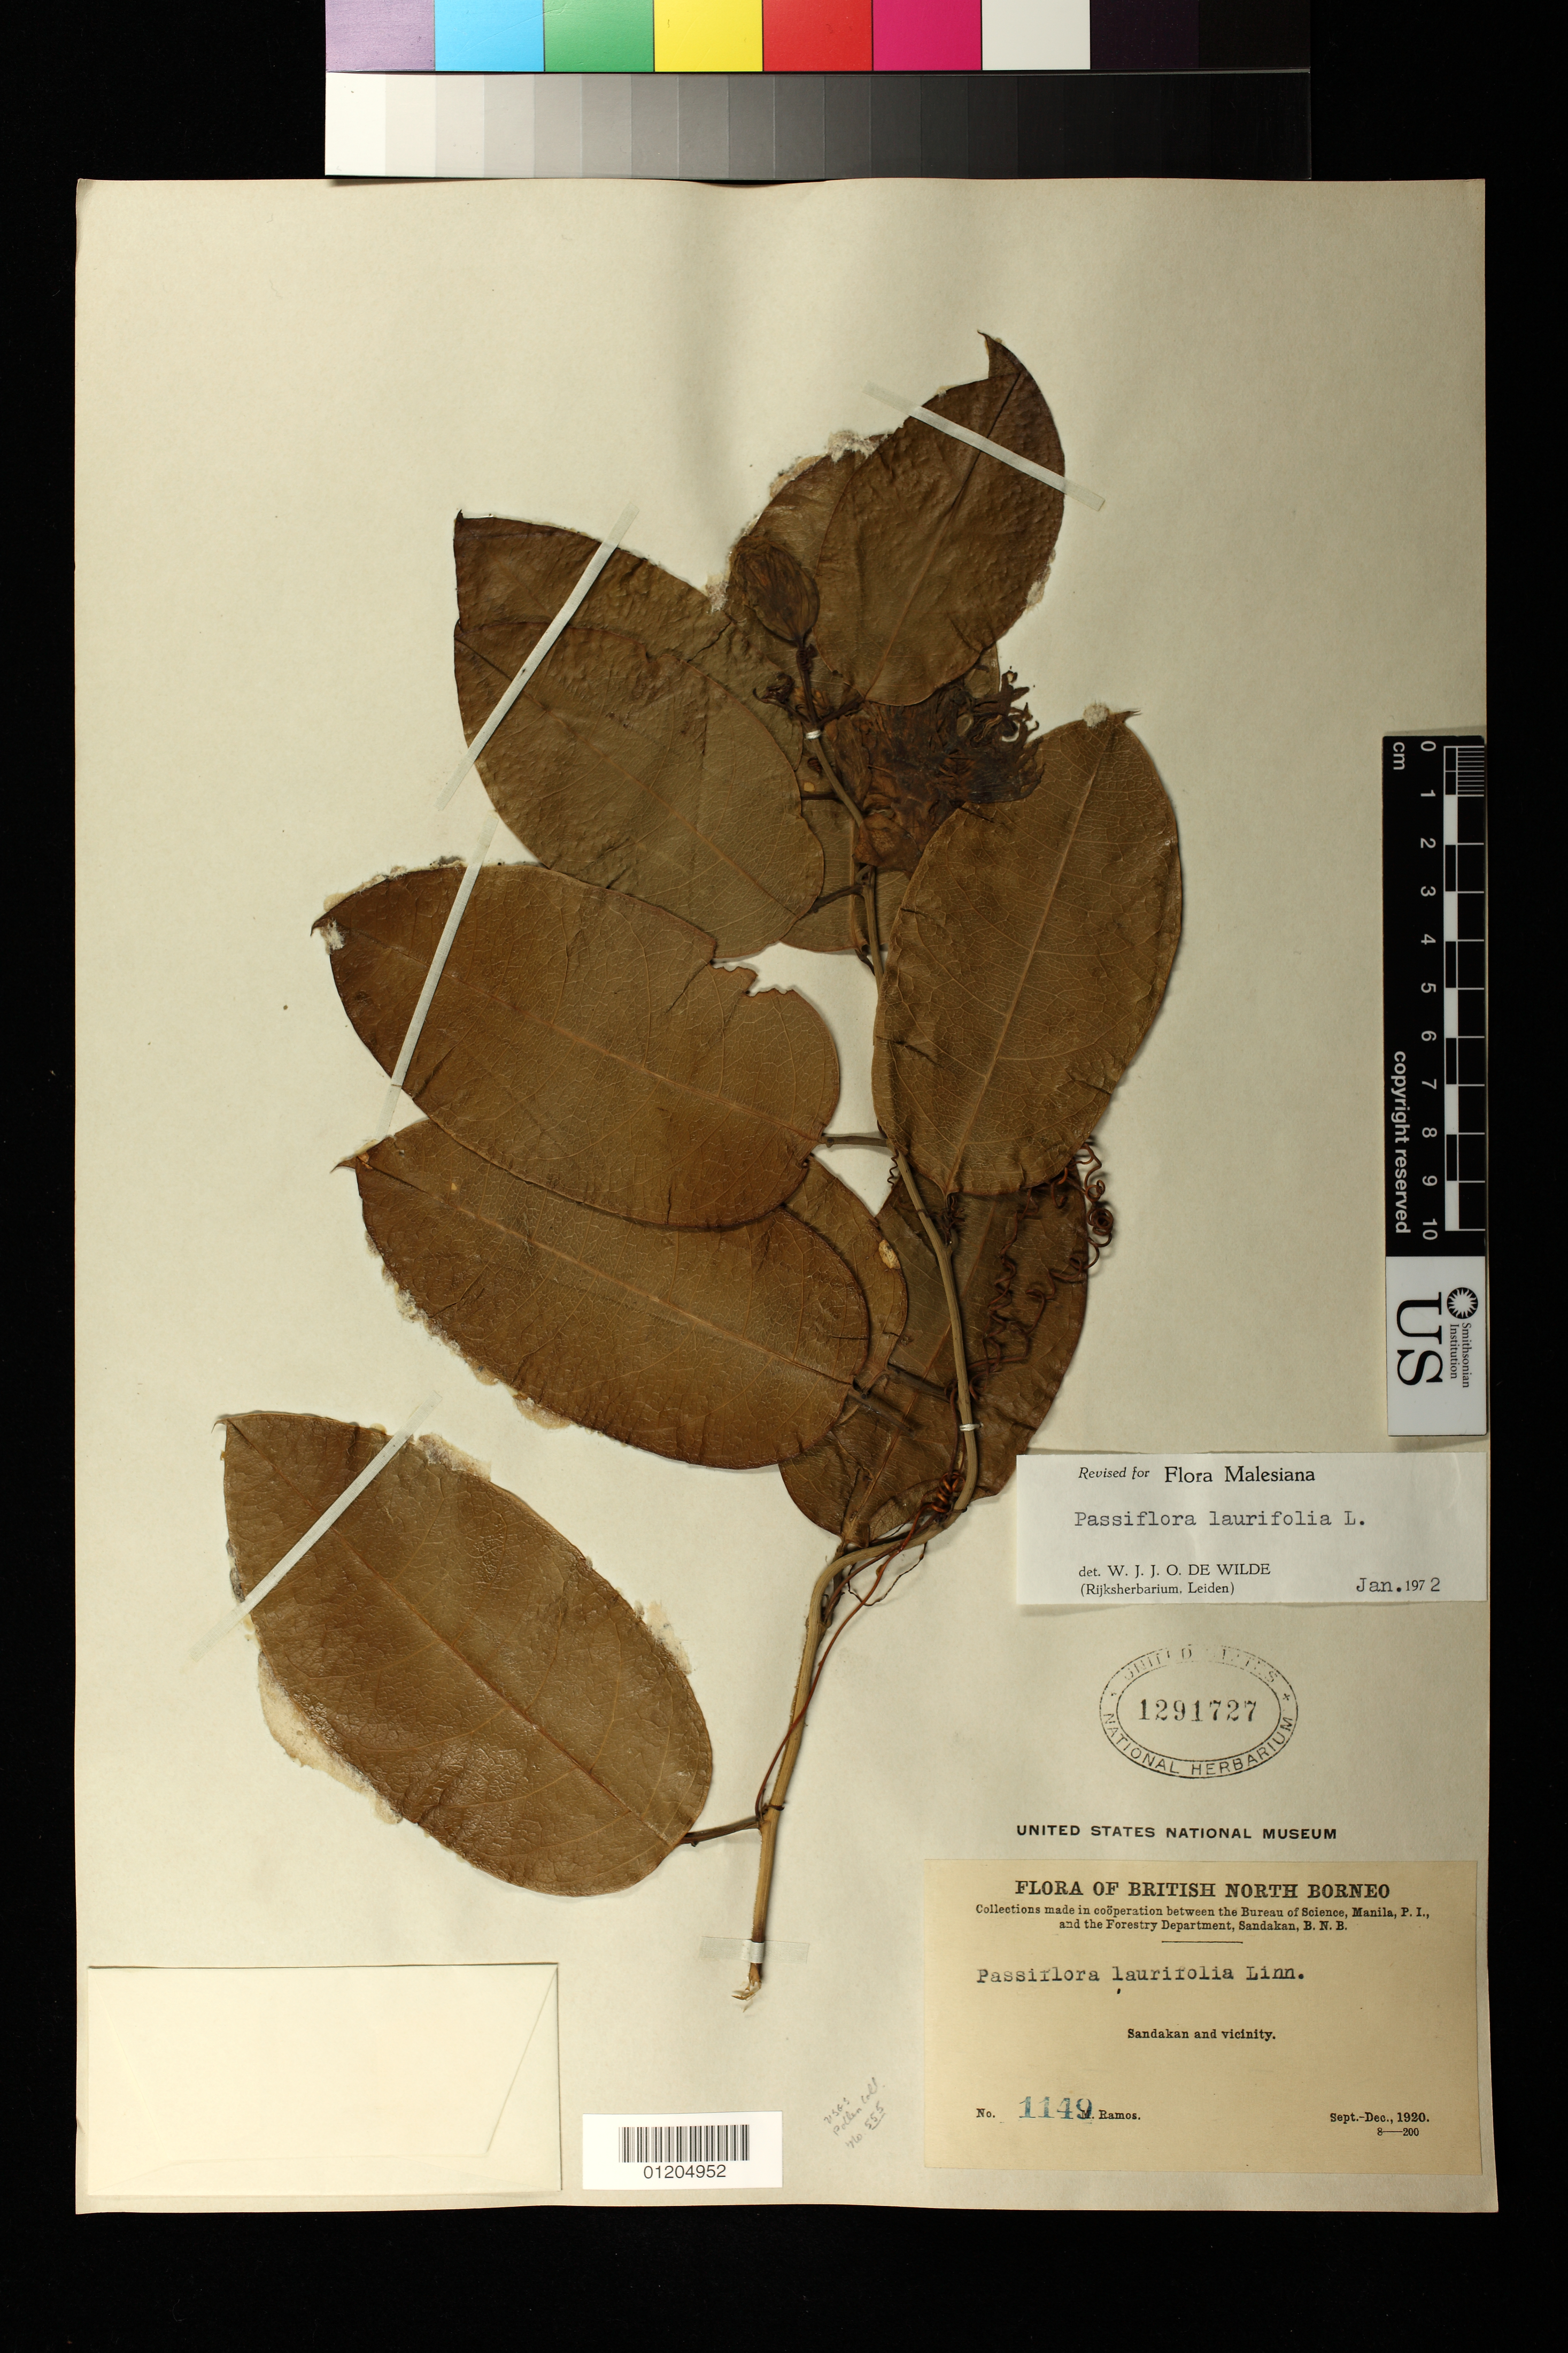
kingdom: Plantae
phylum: Tracheophyta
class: Magnoliopsida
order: Malpighiales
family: Passifloraceae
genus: Passiflora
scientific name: Passiflora laurifolia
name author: L.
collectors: M. Ramos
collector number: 1149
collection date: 1920-09-01/1920-12-01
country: Malaysia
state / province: Sabah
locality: Sandakan and vicinity.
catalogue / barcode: US 1291727